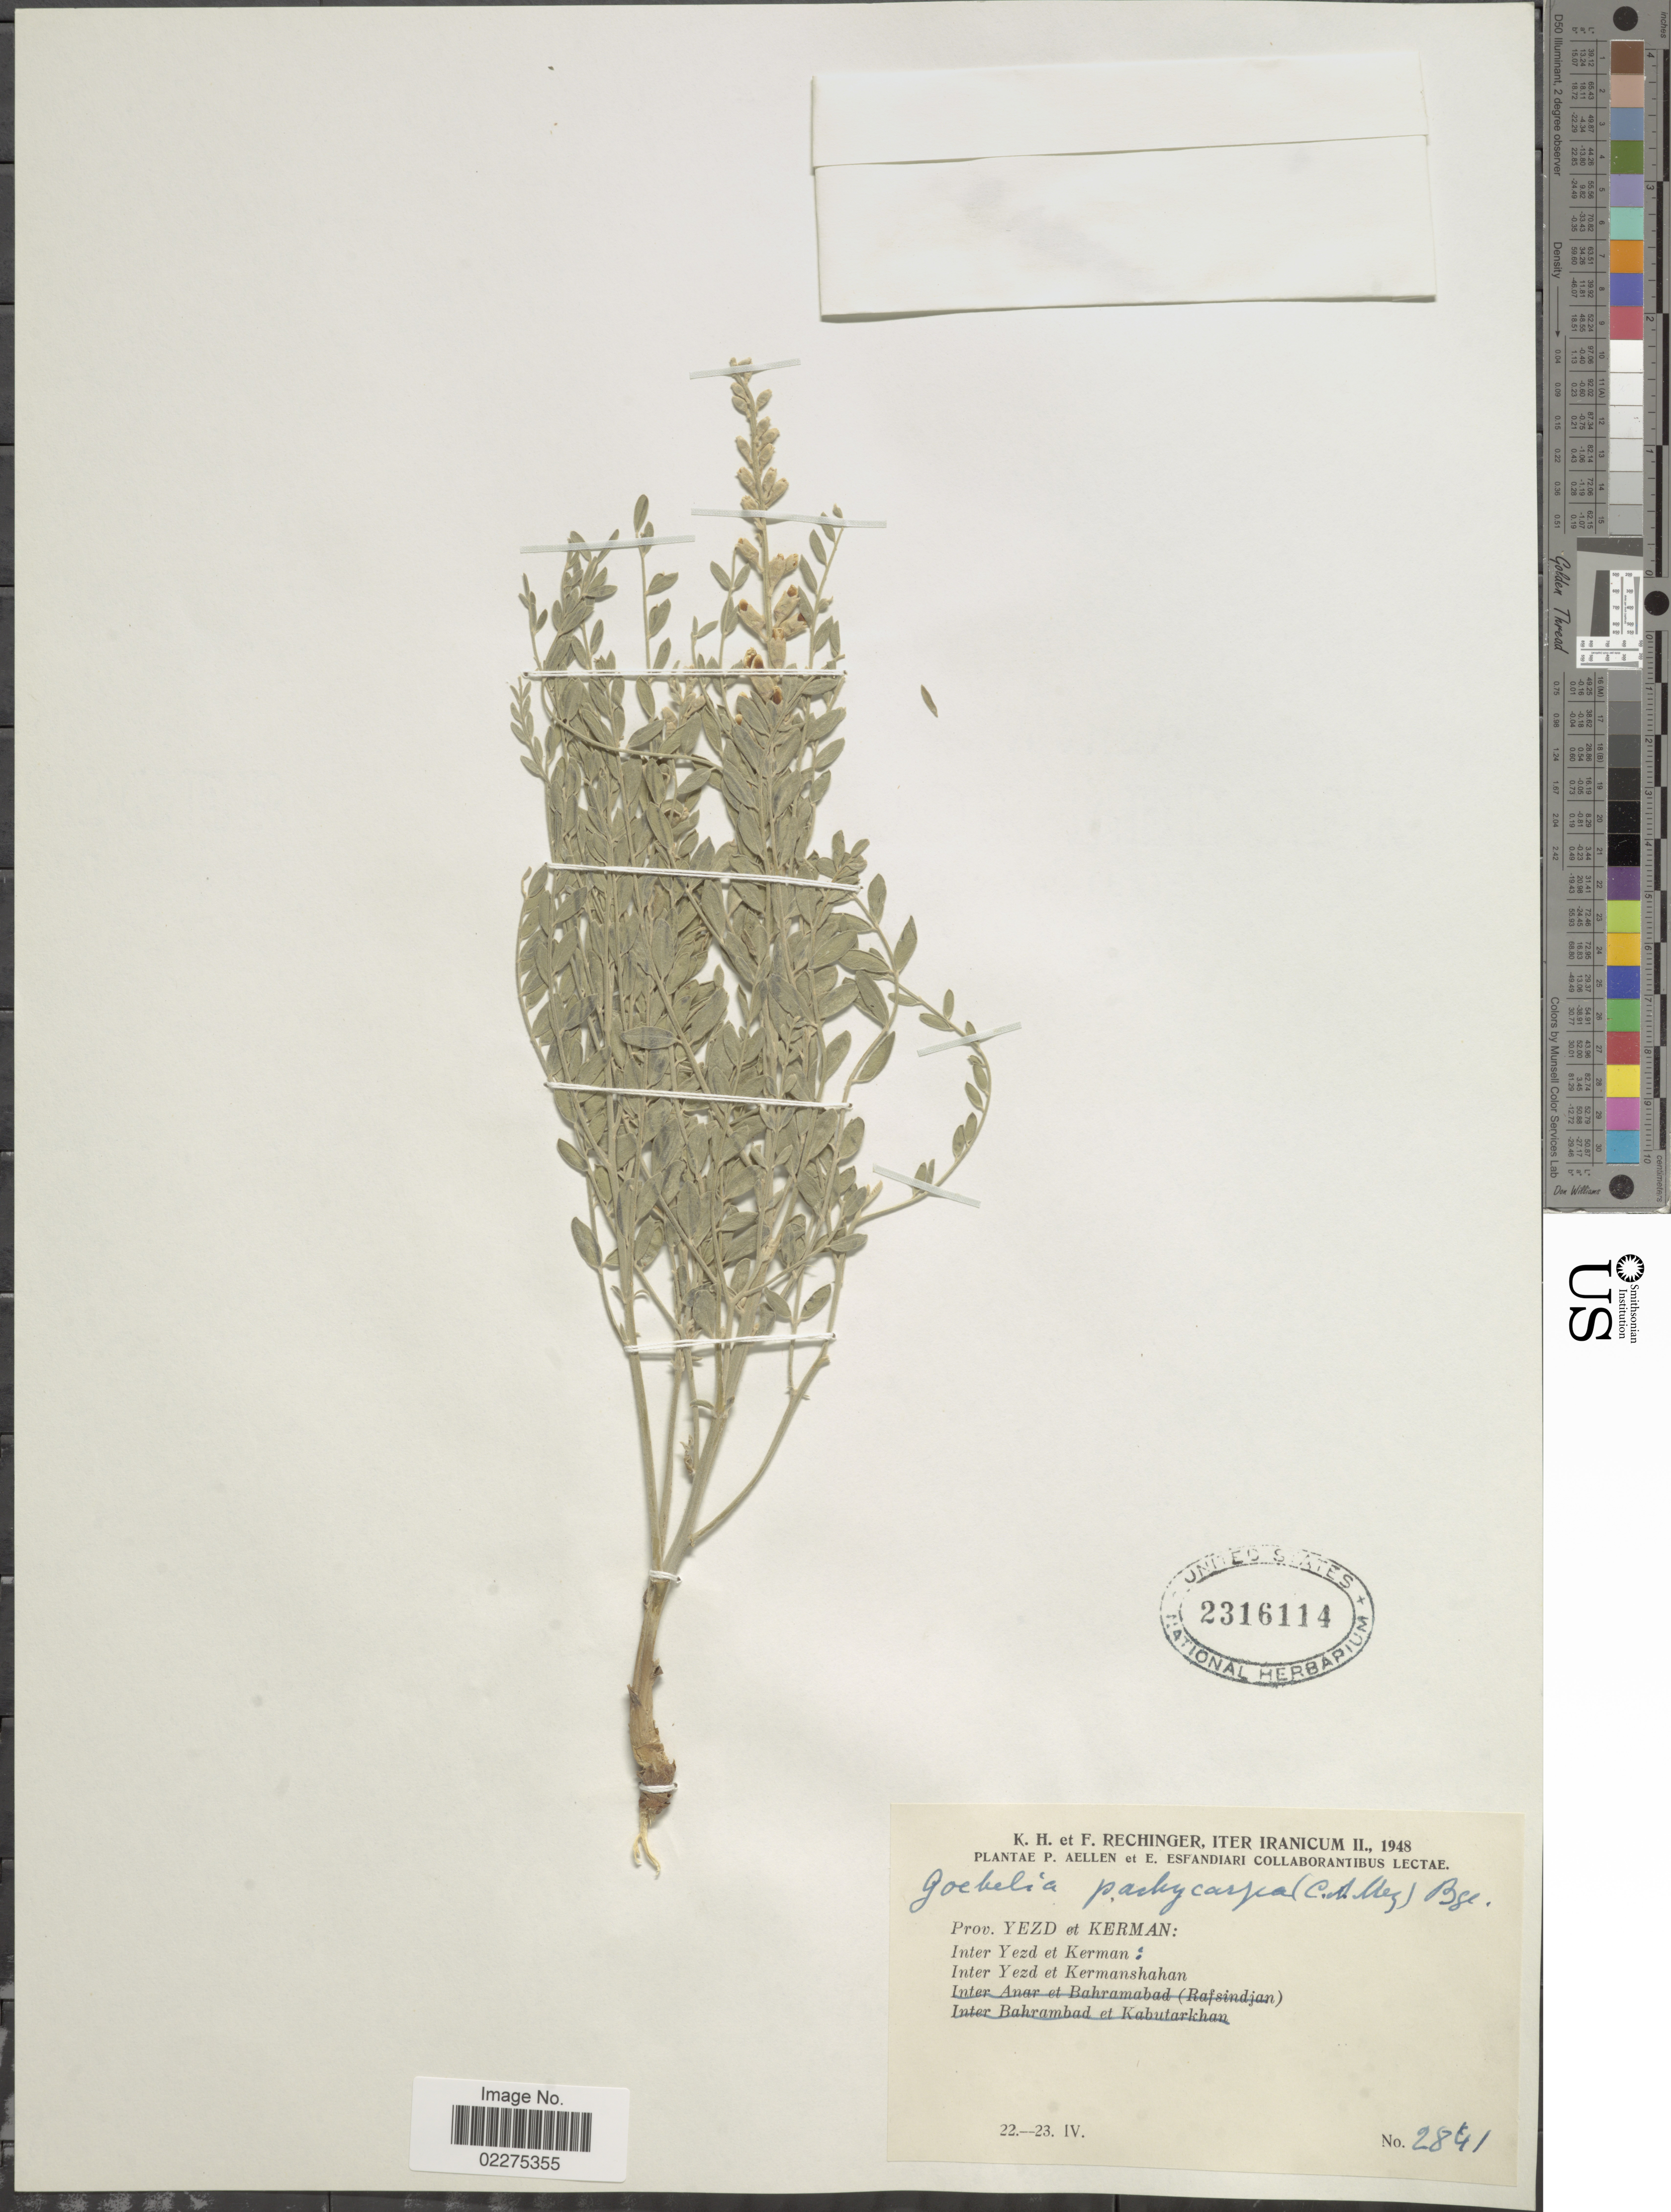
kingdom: Plantae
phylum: Tracheophyta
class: Magnoliopsida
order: Fabales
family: Fabaceae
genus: Sophora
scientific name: Sophora pachycarpa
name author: Schrenk ex C.A. Mey.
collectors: K. H. Rechinger & F. Rechinger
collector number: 2841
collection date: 1948-04-22/1948-04-23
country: Iran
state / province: Kerman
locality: Prov. Yezd et Kerman: Inter Yezd et Kerman: Inter Yerz et Kermanshahan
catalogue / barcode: US 2316114